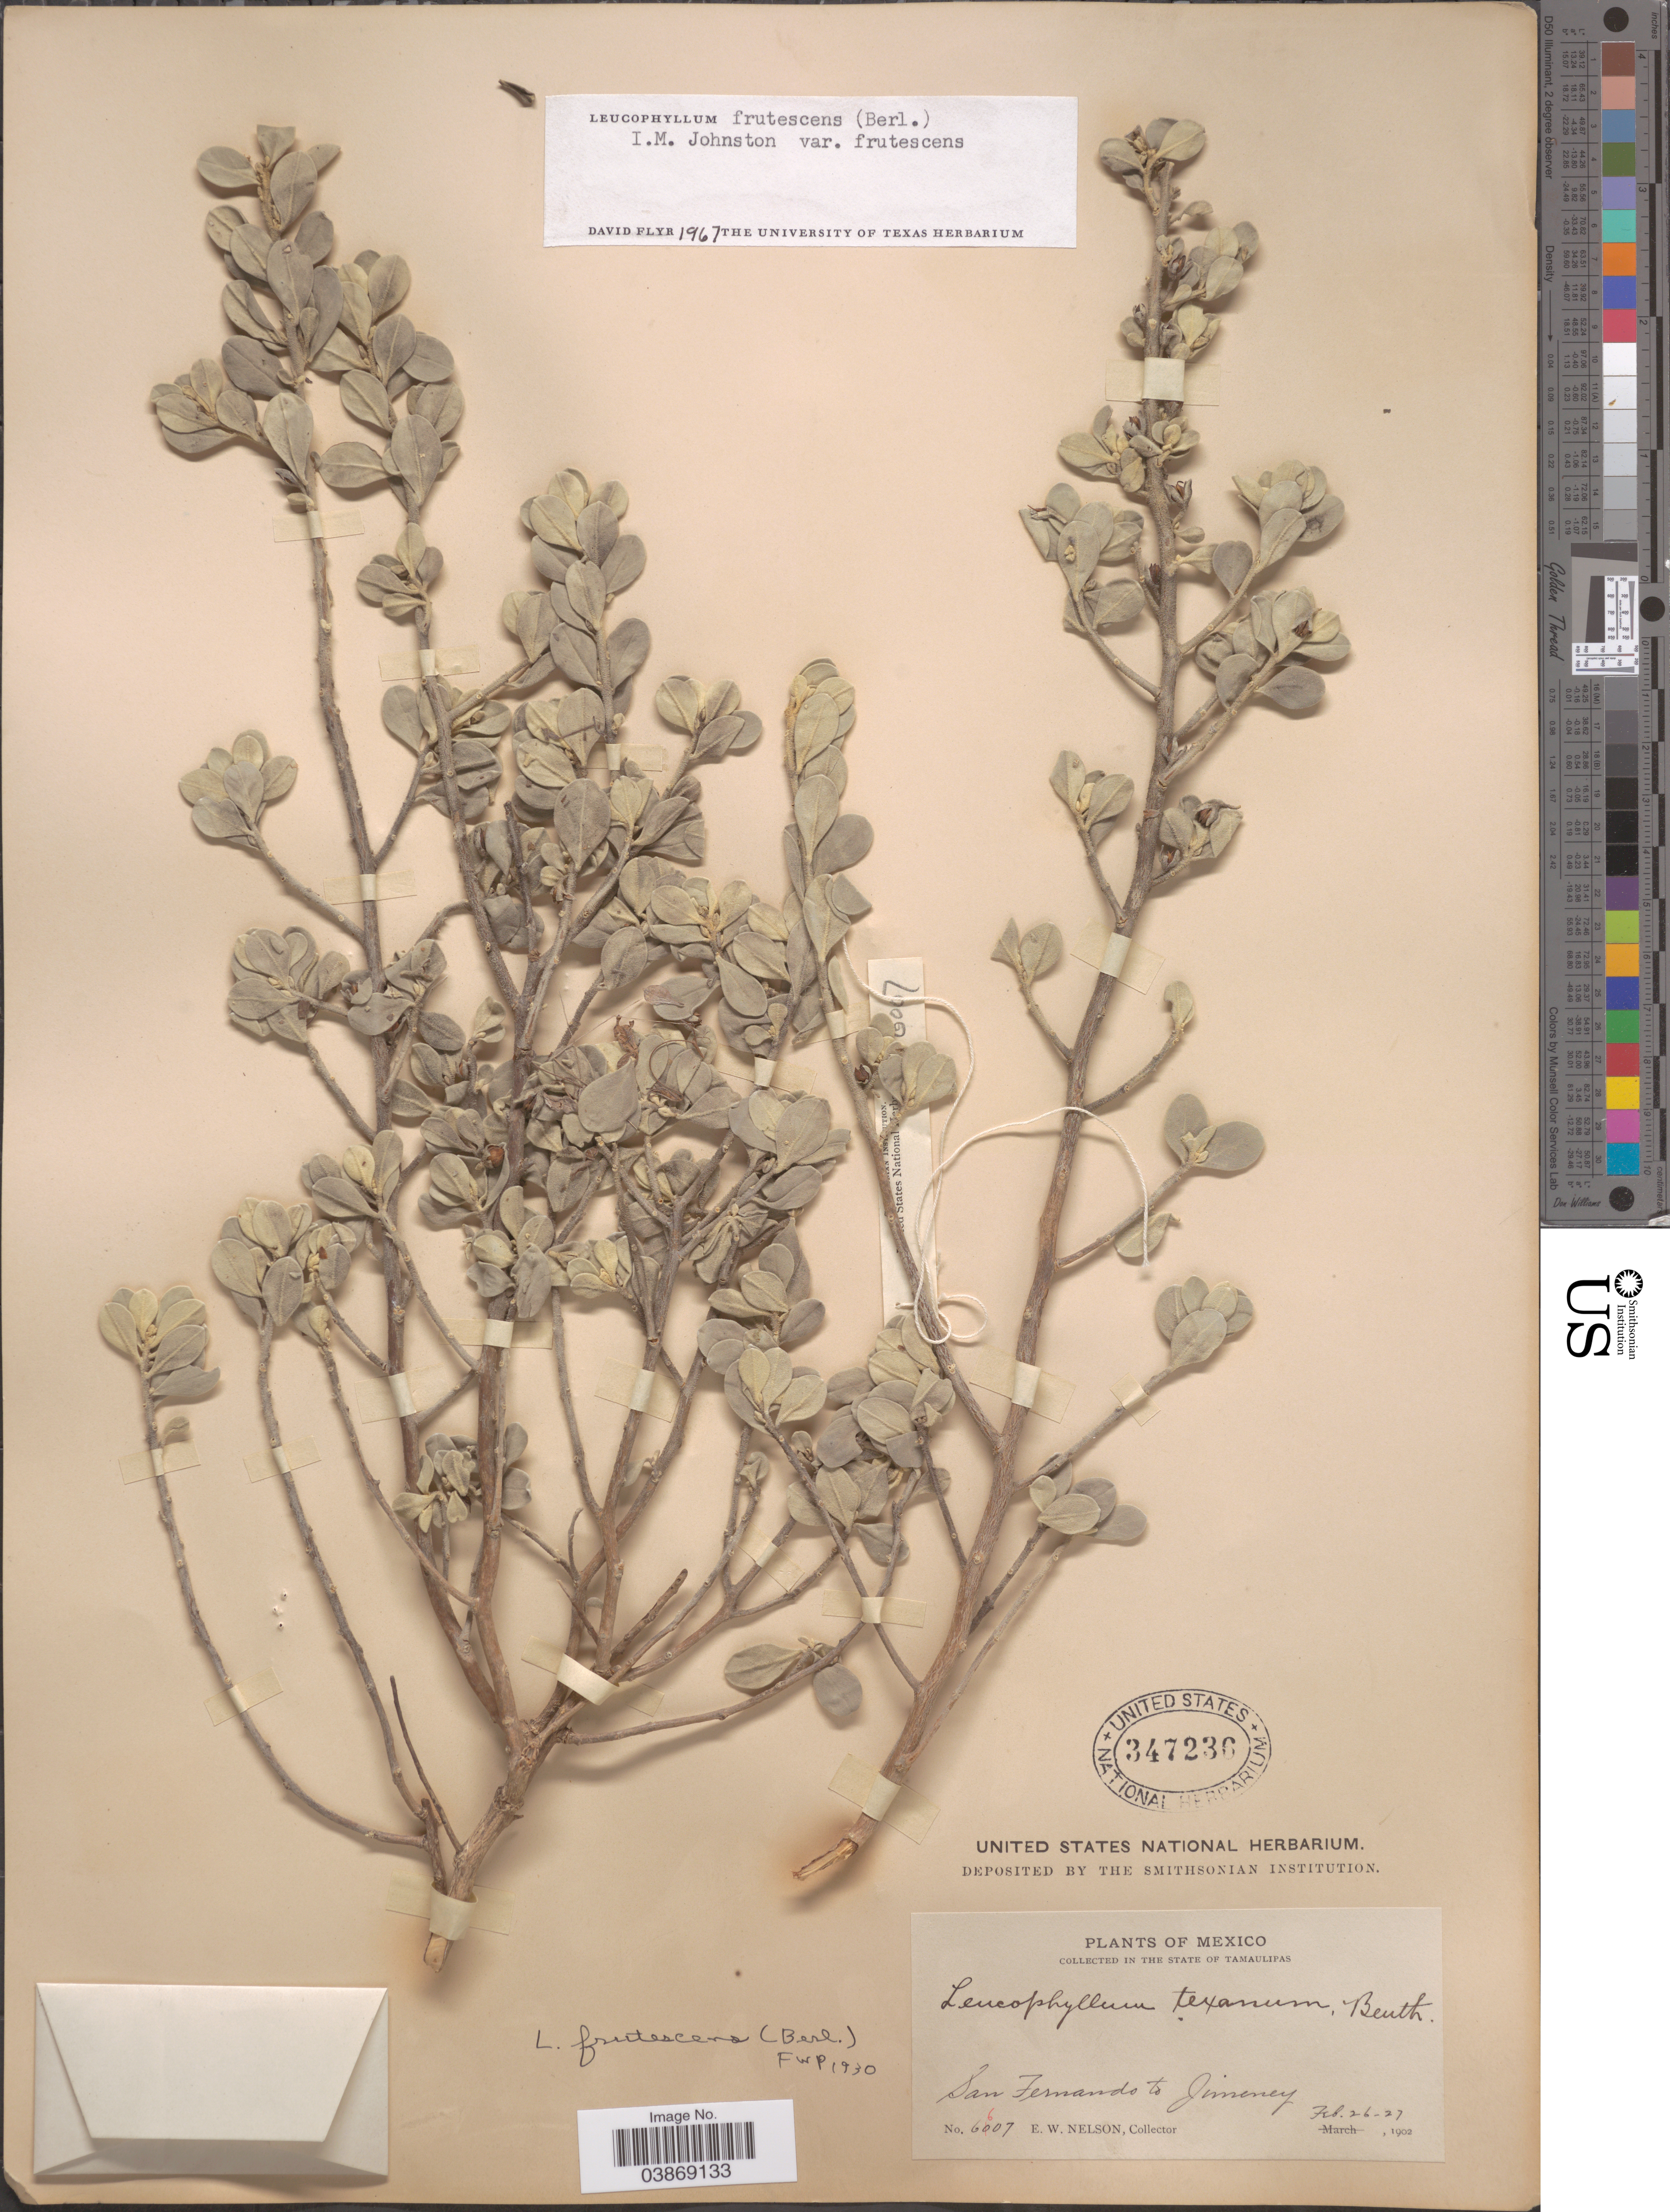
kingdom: Plantae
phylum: Tracheophyta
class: Magnoliopsida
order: Lamiales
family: Scrophulariaceae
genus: Leucophyllum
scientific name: Leucophyllum frutescens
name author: (Berland.) I.M. Johnst.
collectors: E. W. Nelson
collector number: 6607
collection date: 1902-02-26/1902-02-27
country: Mexico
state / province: Tamaulipas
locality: San Fernando to Jimenez.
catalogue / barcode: US 347236